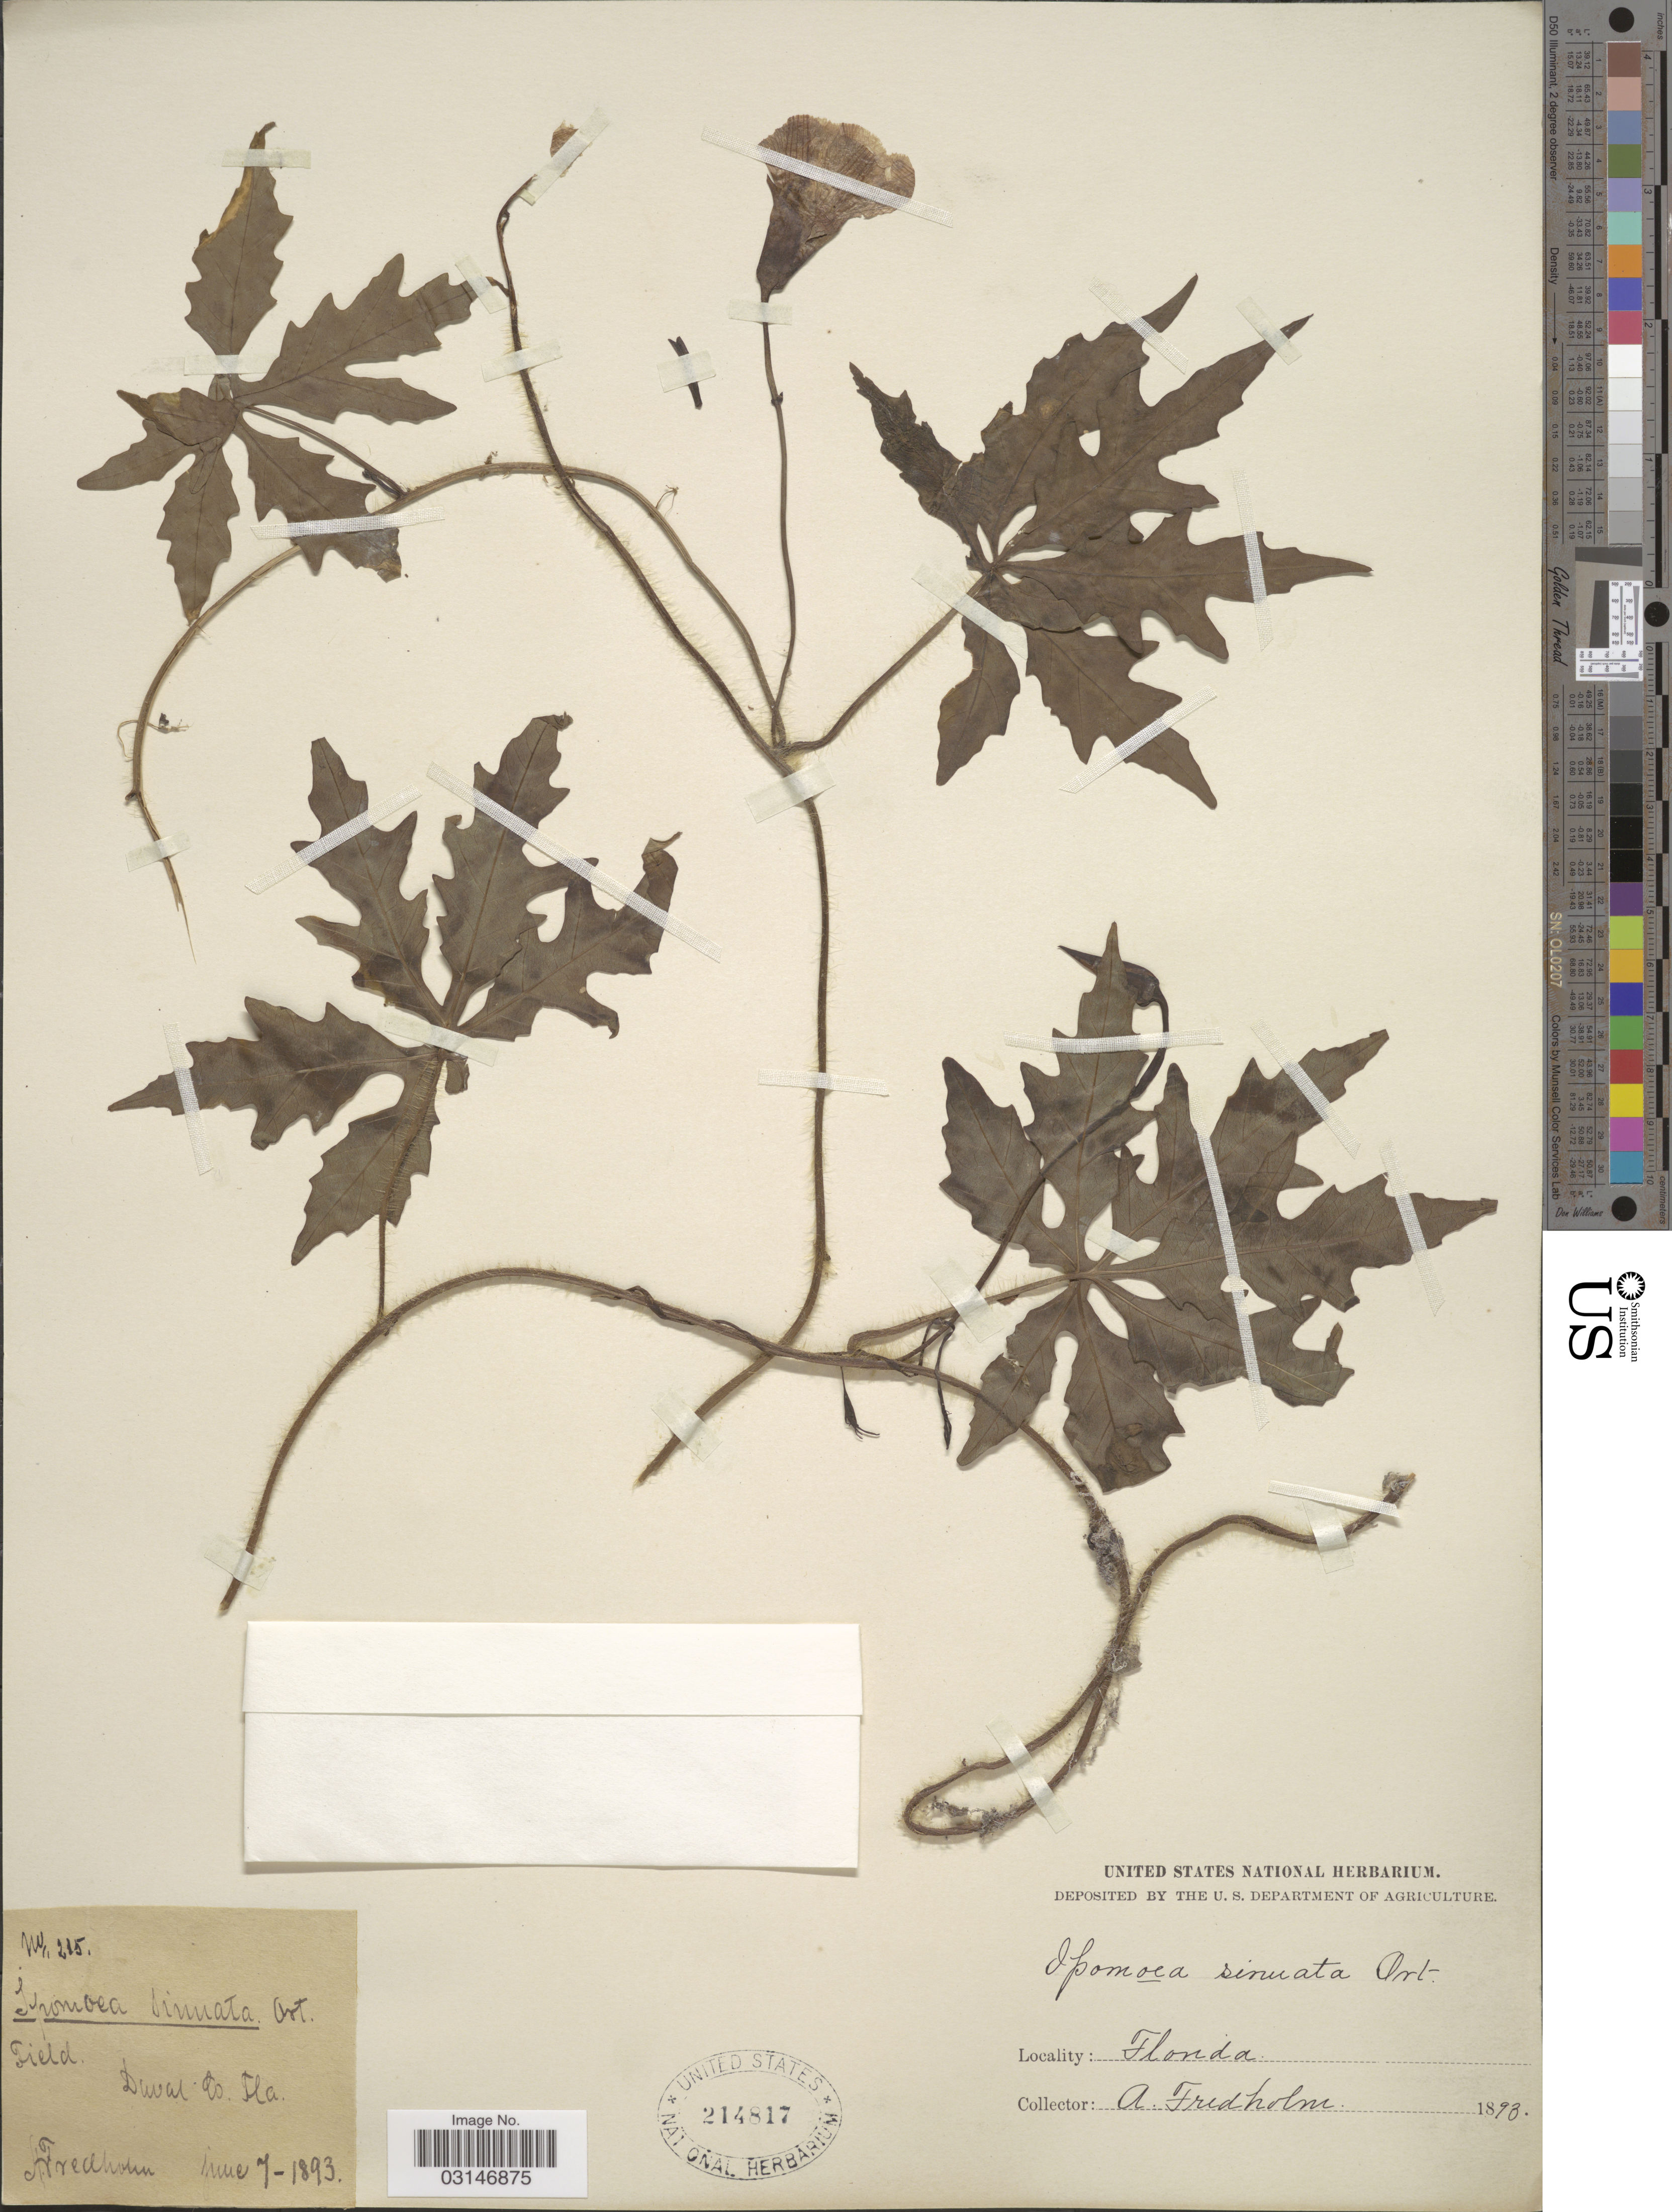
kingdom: Plantae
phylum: Tracheophyta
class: Magnoliopsida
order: Solanales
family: Convolvulaceae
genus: Distimake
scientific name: Distimake dissectus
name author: (Jacq.) A. R. Simões & Staples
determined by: Strong, Mark T., (BOT), Smithsonian Institution - National Museum of Natural History (UNITED STATES)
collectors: A. Fredholm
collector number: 235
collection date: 1893-06-07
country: United States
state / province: Florida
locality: Duval Co.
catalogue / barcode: US 214817